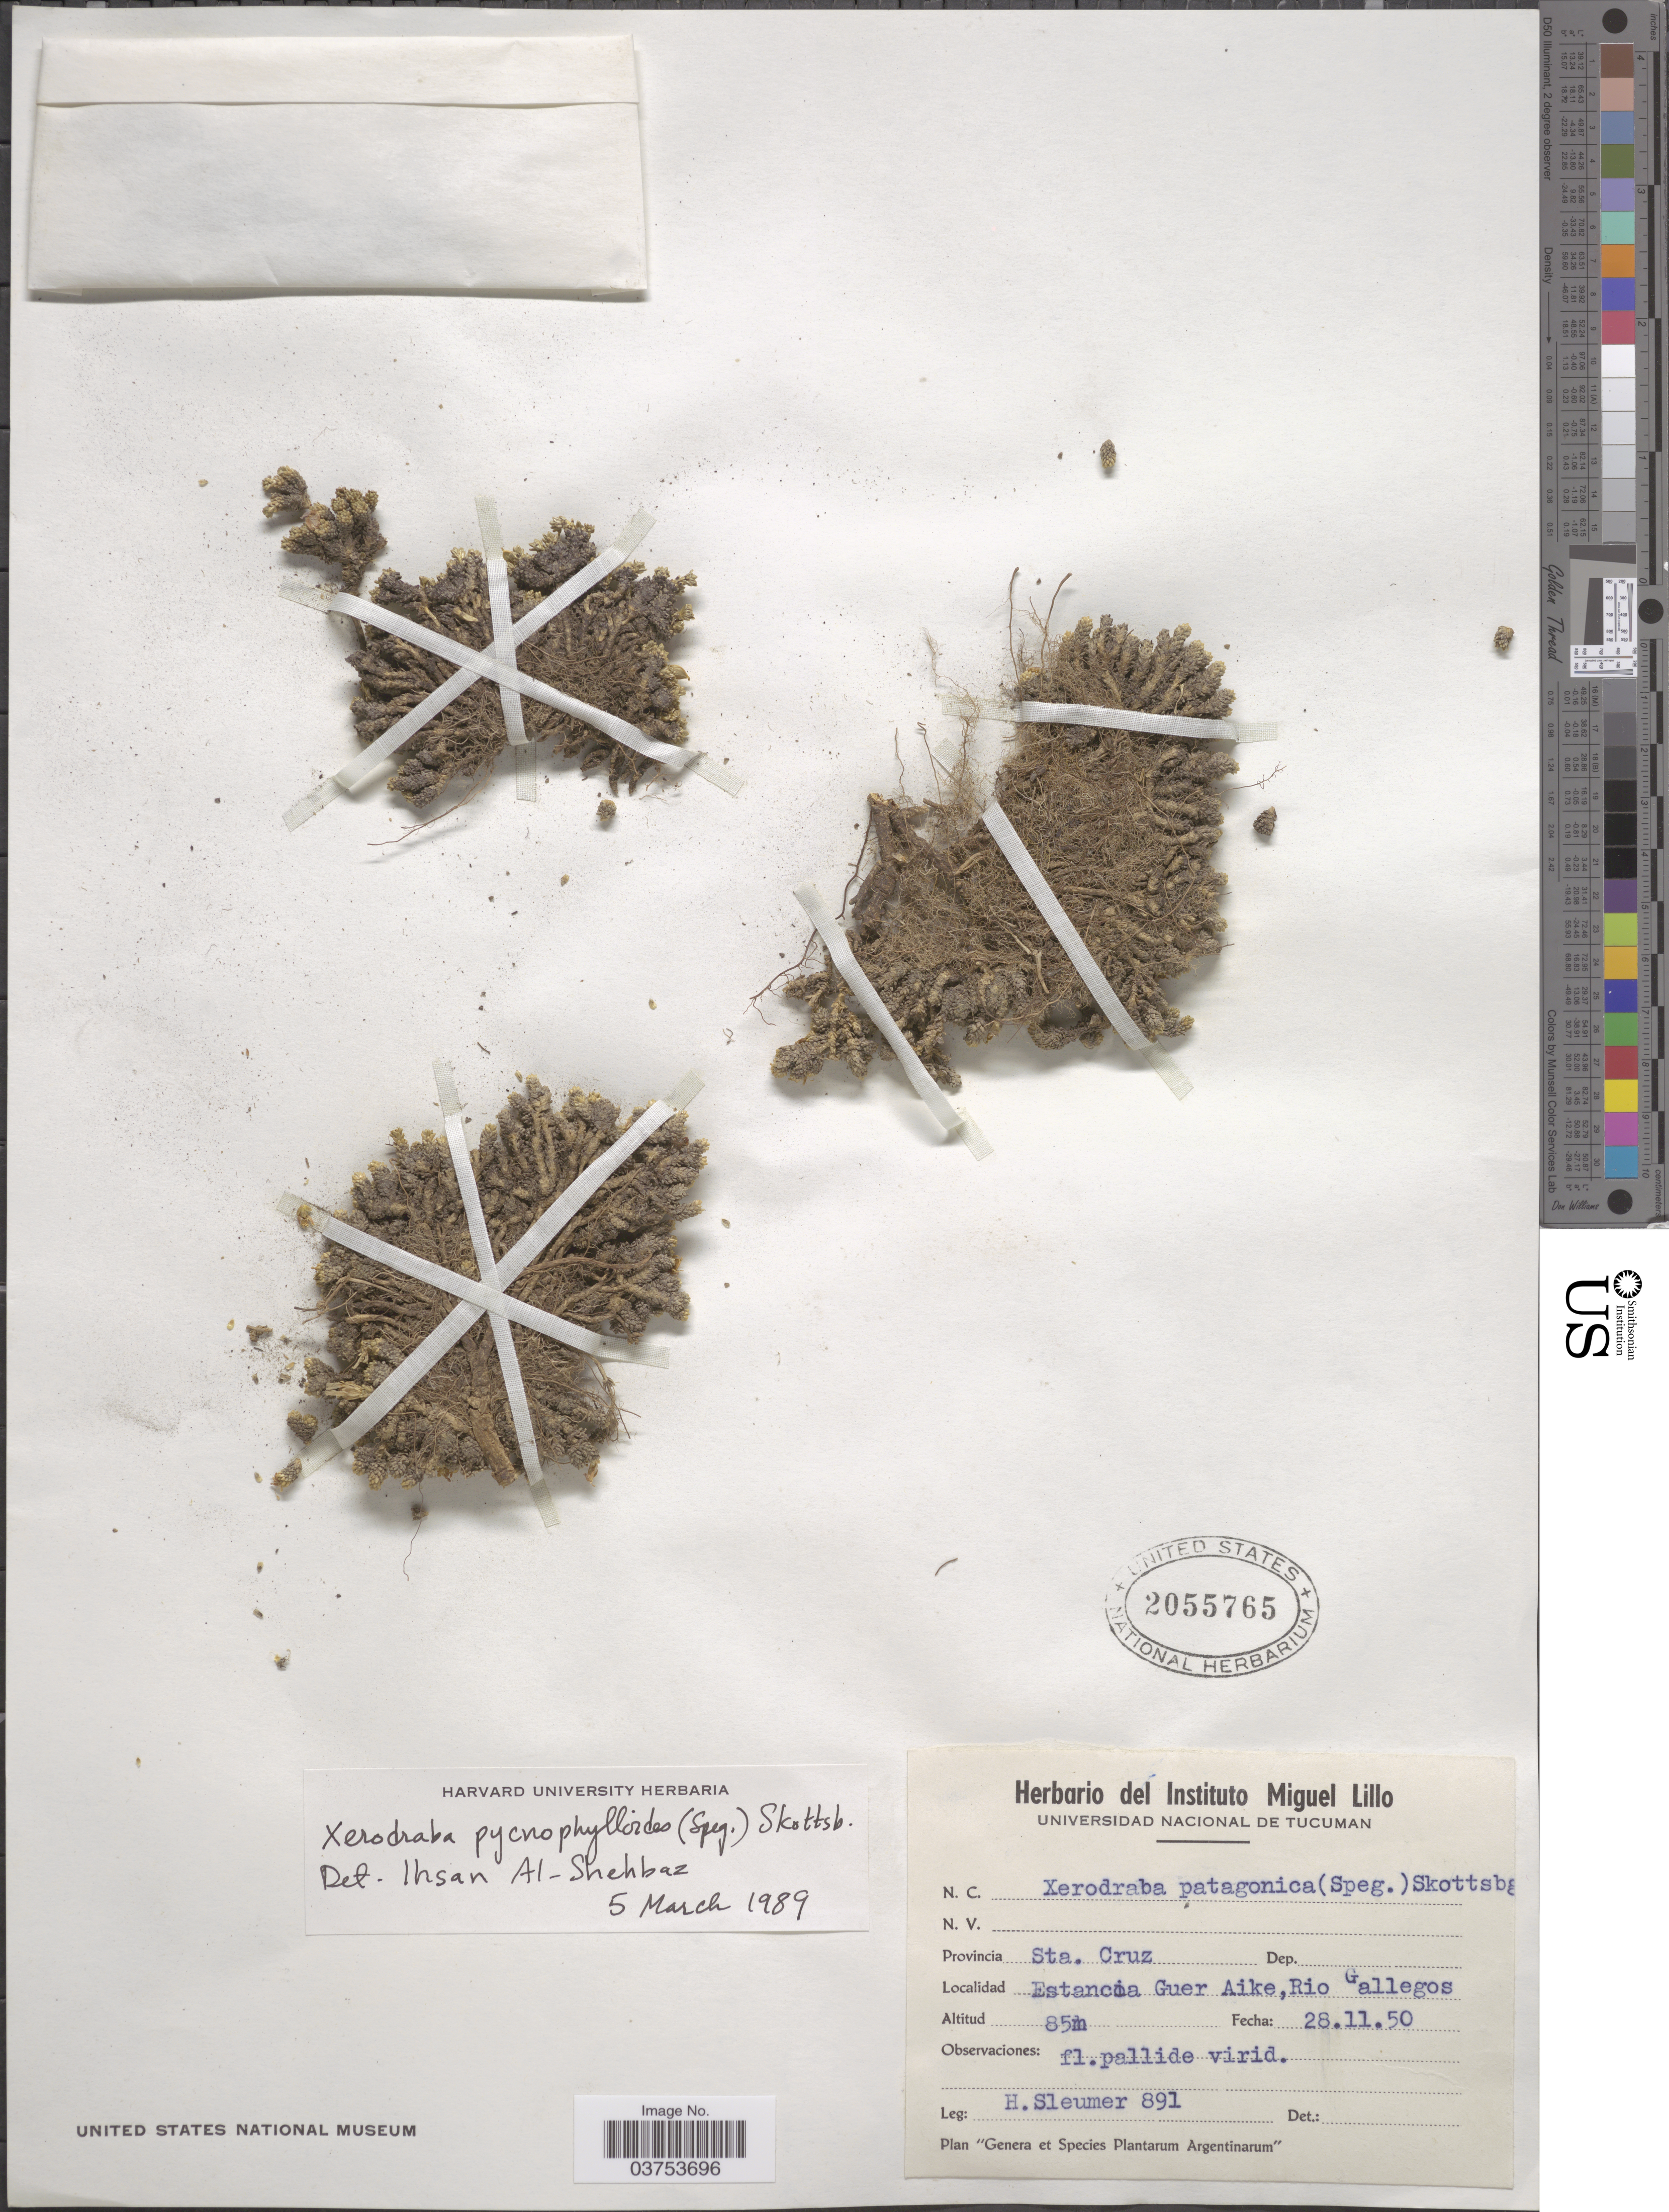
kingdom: Plantae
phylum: Tracheophyta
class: Magnoliopsida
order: Brassicales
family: Brassicaceae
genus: Xerodraba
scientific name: Xerodraba pycnophylloides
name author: (Speg.) Skottsb.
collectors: H. O. Sleumer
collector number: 891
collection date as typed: Transcribed d/m/y: 28/11/50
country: Argentina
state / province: Santa Cruz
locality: Sta. Cruz. Estancia Guer Aike, Rio Gallegos.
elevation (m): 85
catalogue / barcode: US 2055765